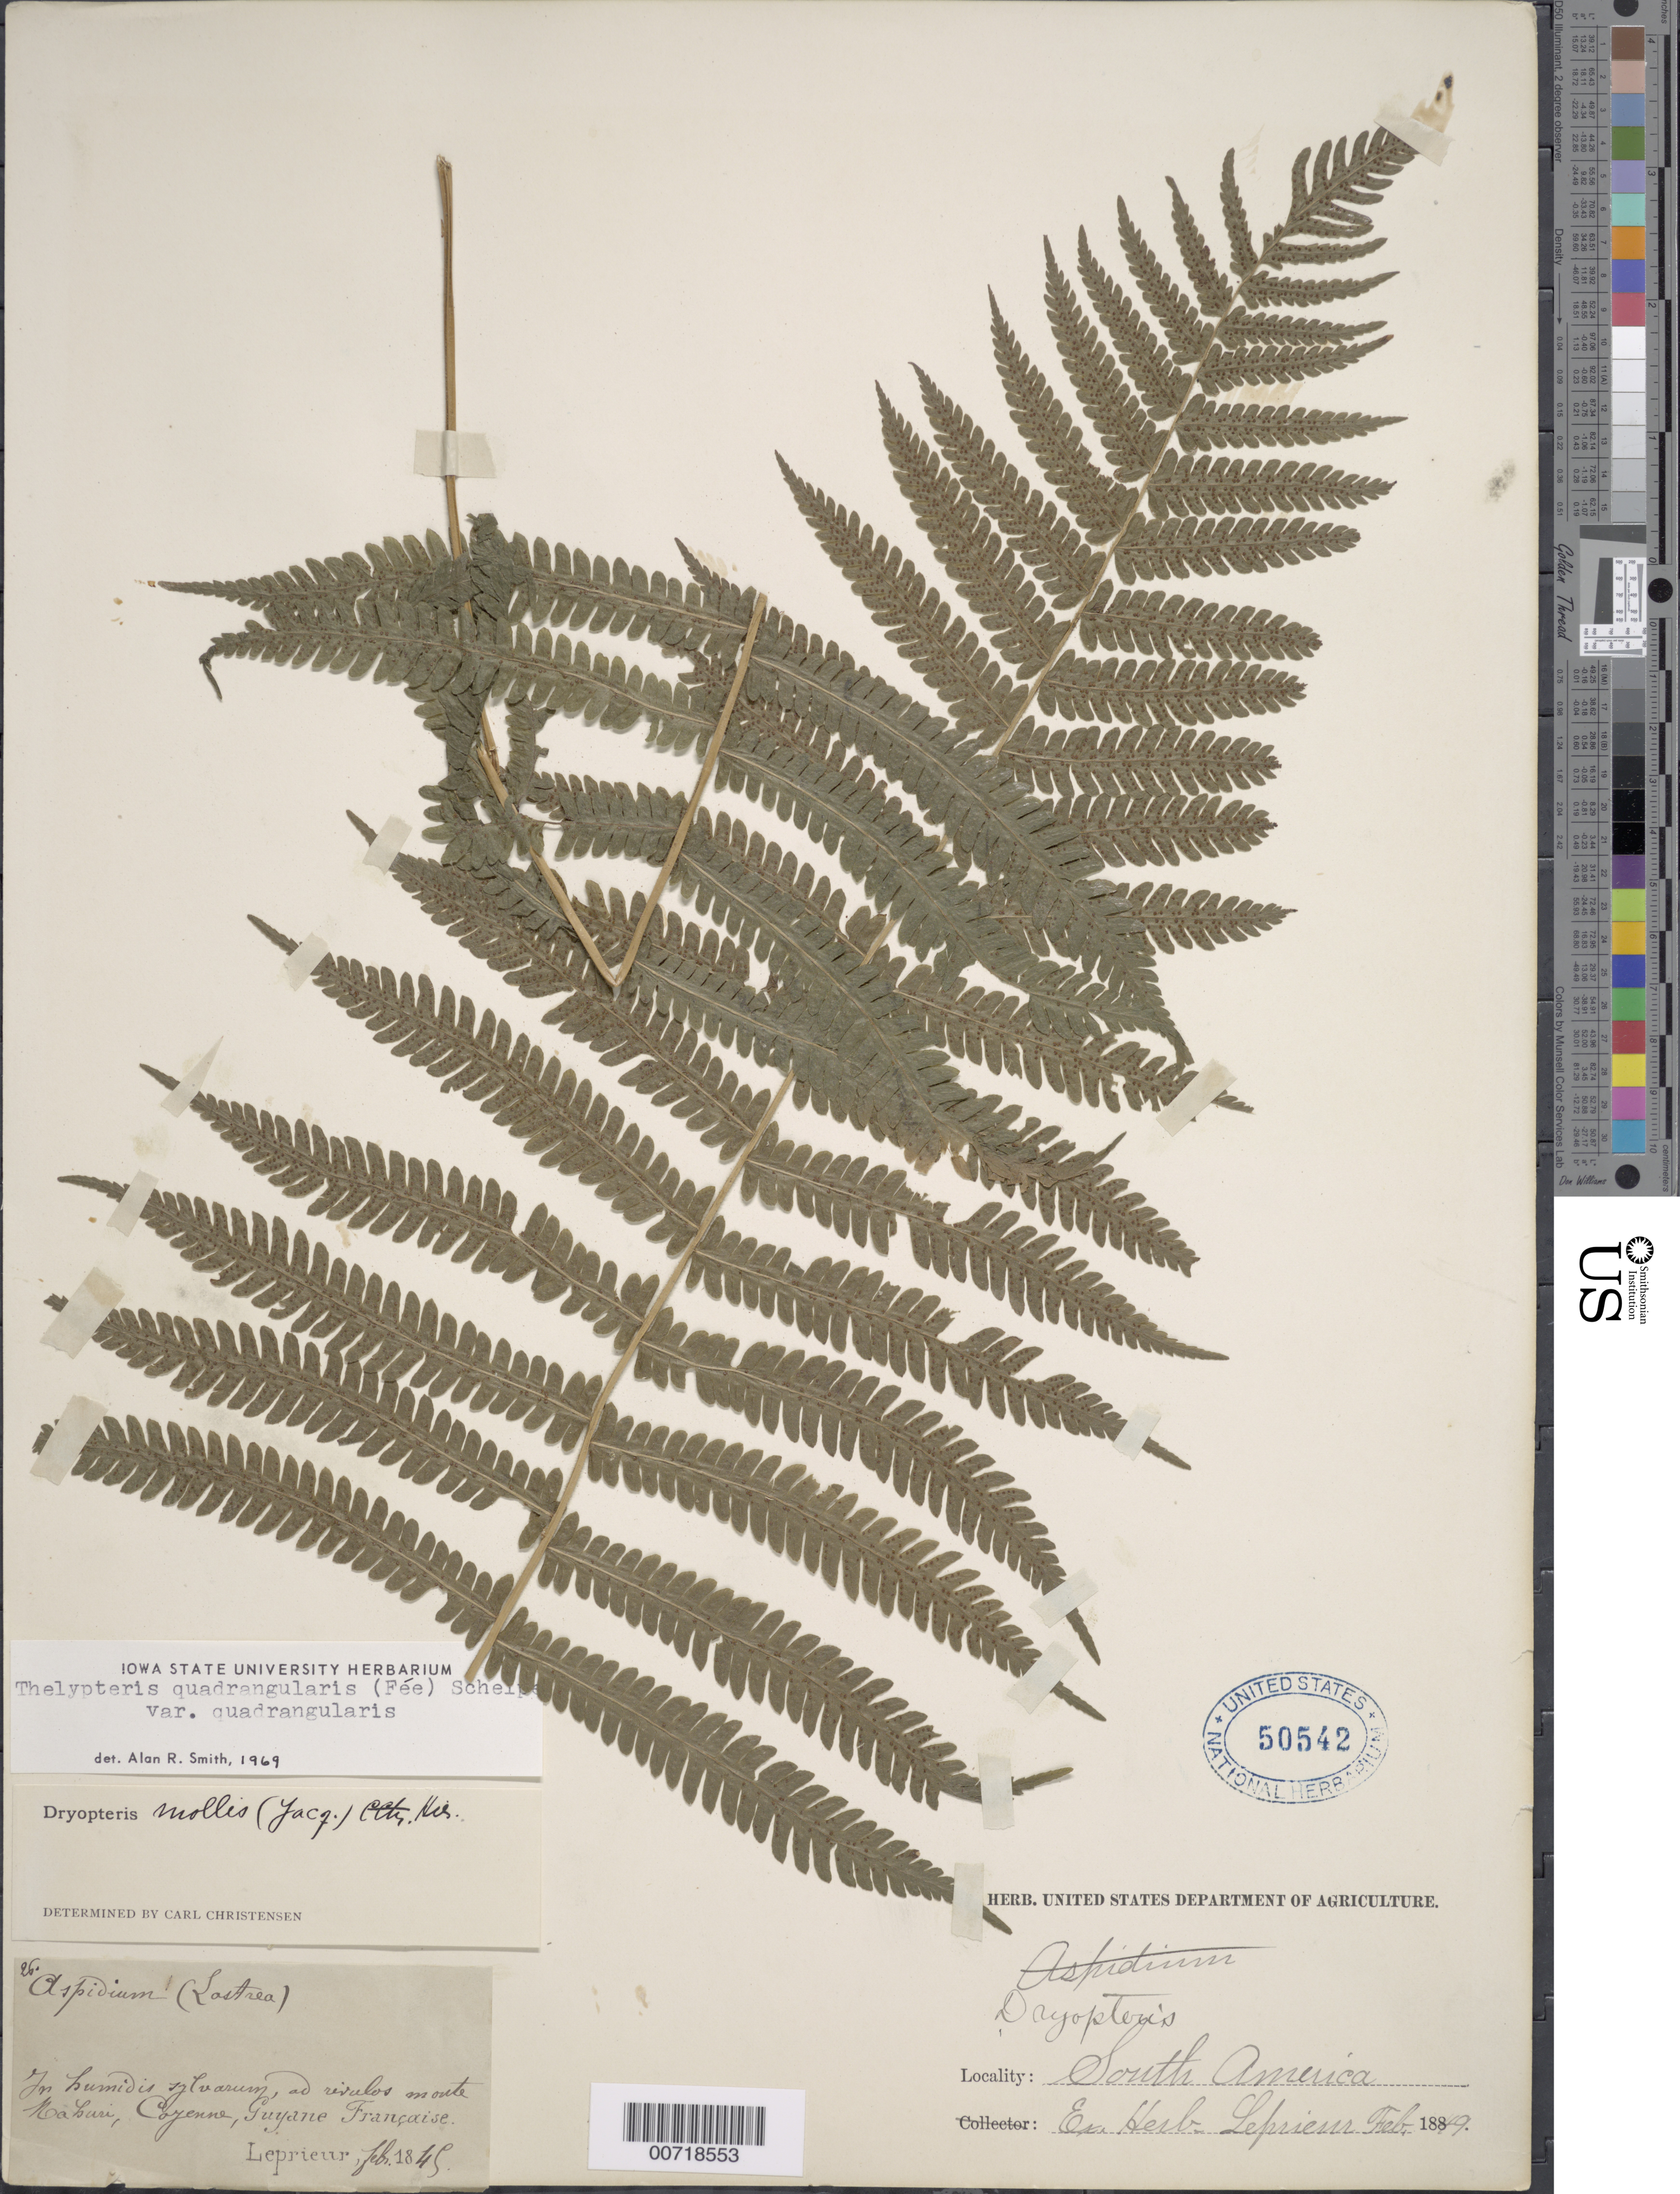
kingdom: Plantae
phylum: Tracheophyta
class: Polypodiopsida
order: Polypodiales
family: Thelypteridaceae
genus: Christella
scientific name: Christella hispidula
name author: (Decne.) Holttum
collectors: F. M. R. Leprieur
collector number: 26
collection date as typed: February 1845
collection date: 1845-02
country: French Guiana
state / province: Cayenne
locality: Cayenne, Monte Caburi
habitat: Humid forest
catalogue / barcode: US 59542